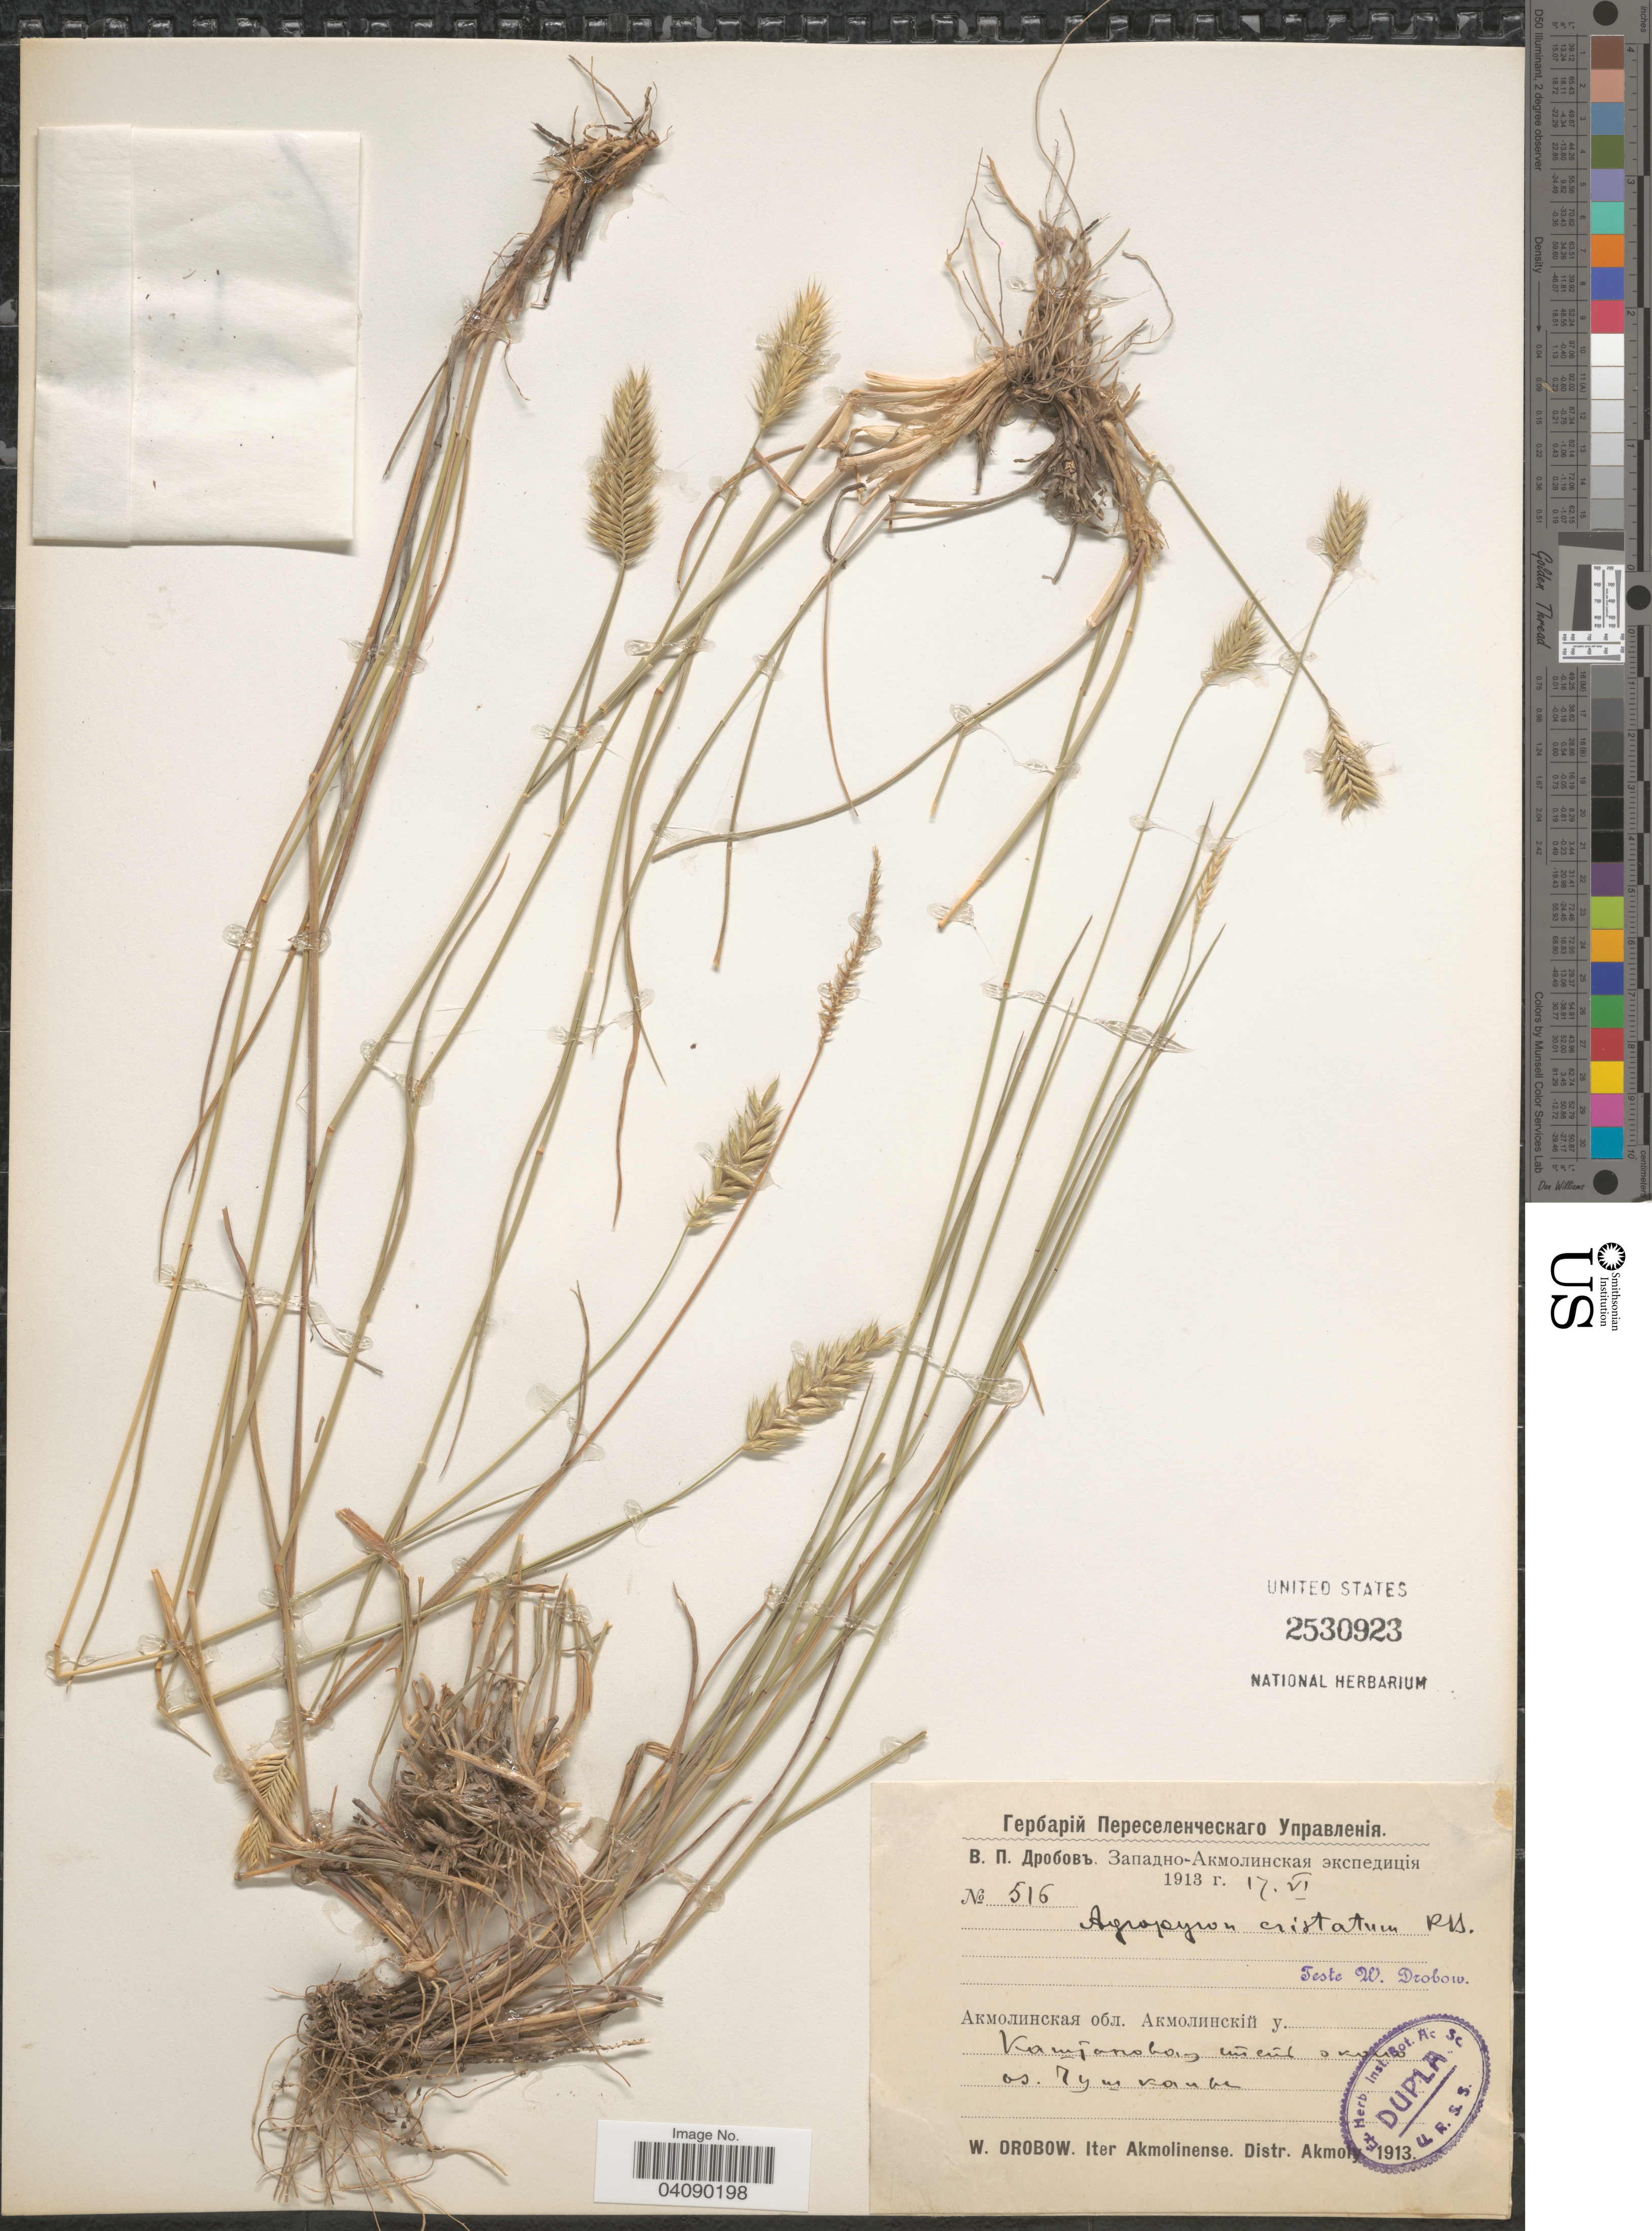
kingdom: Plantae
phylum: Tracheophyta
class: Liliopsida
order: Poales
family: Poaceae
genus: Agropyron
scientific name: Agropyron cristatum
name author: (L.) Gaertn.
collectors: W. Orobow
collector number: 516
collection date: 1913-06-17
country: Kazakhstan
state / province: Aqmola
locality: Iter Akmolinense. Distr. Akmoly. Lake Shoshkaly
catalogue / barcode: US 2530923